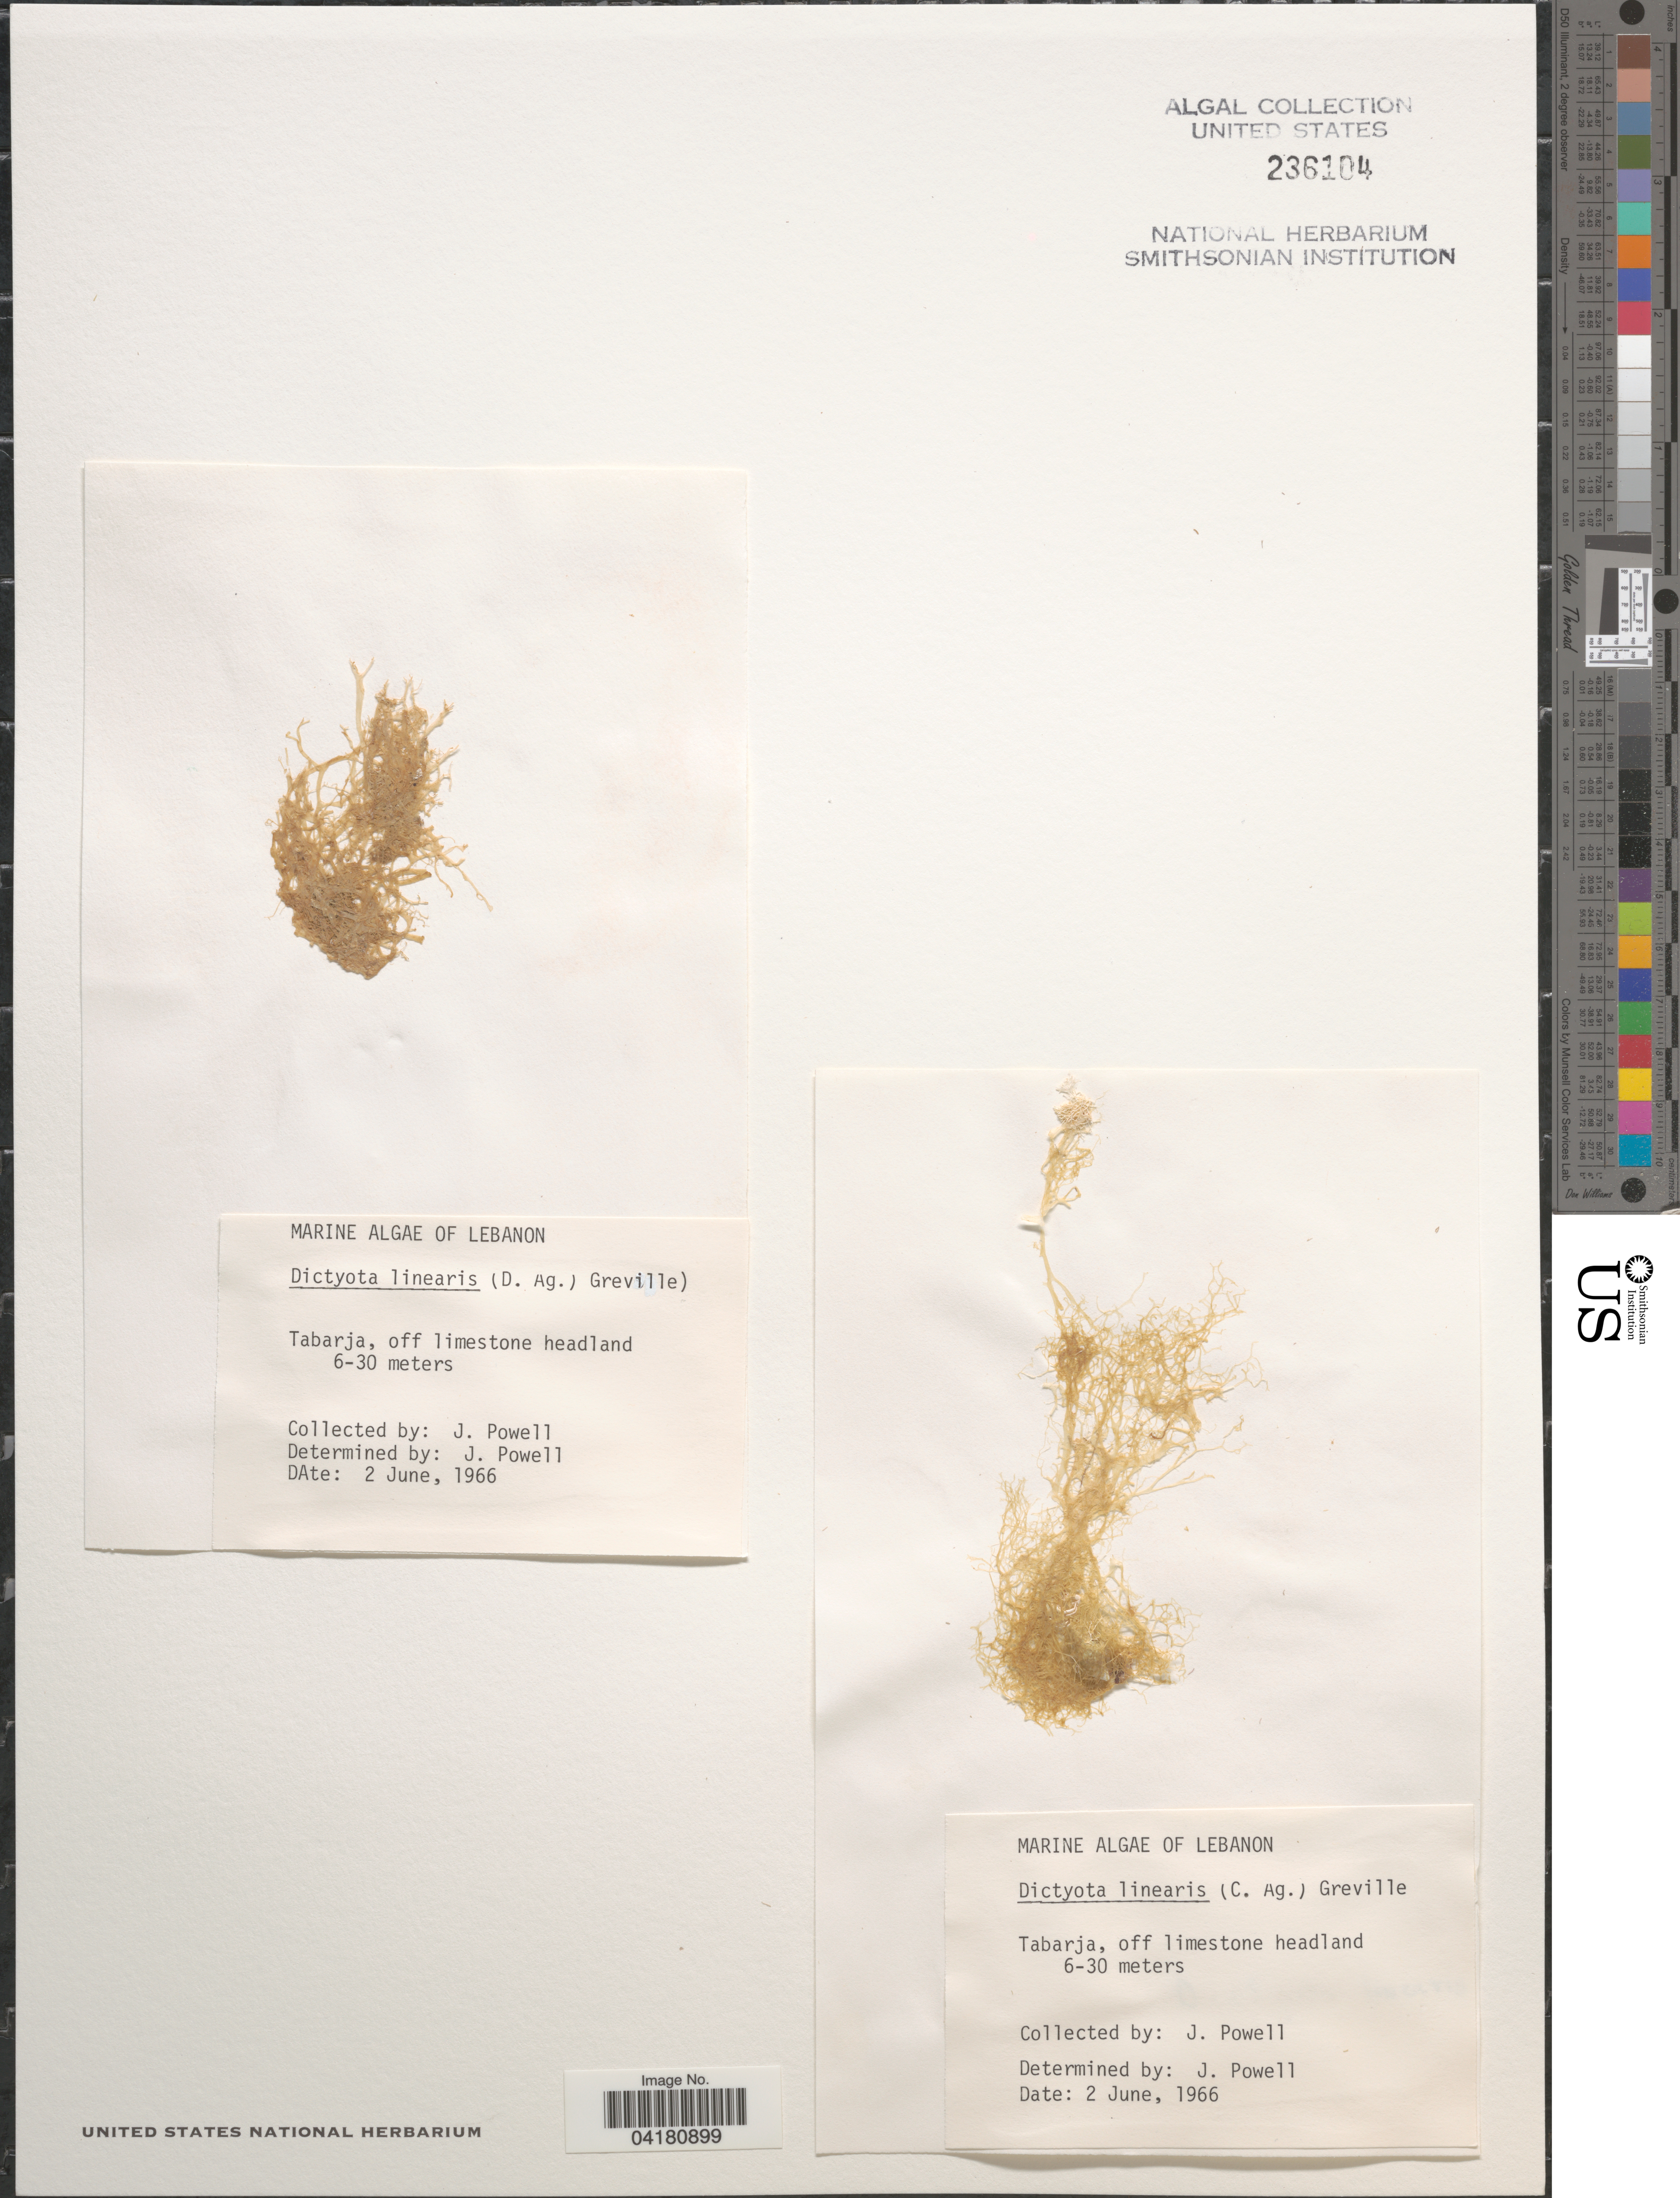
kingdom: Chromista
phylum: Ochrophyta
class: Phaeophyceae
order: Dictyotales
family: Dictyotaceae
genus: Dictyota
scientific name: Dictyota linearis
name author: (C. Agardh) Grev.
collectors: J. Powell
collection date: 1966-06-02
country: Lebanon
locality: Tabarja, off limestone headland 6-30 meters.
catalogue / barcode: US 236104